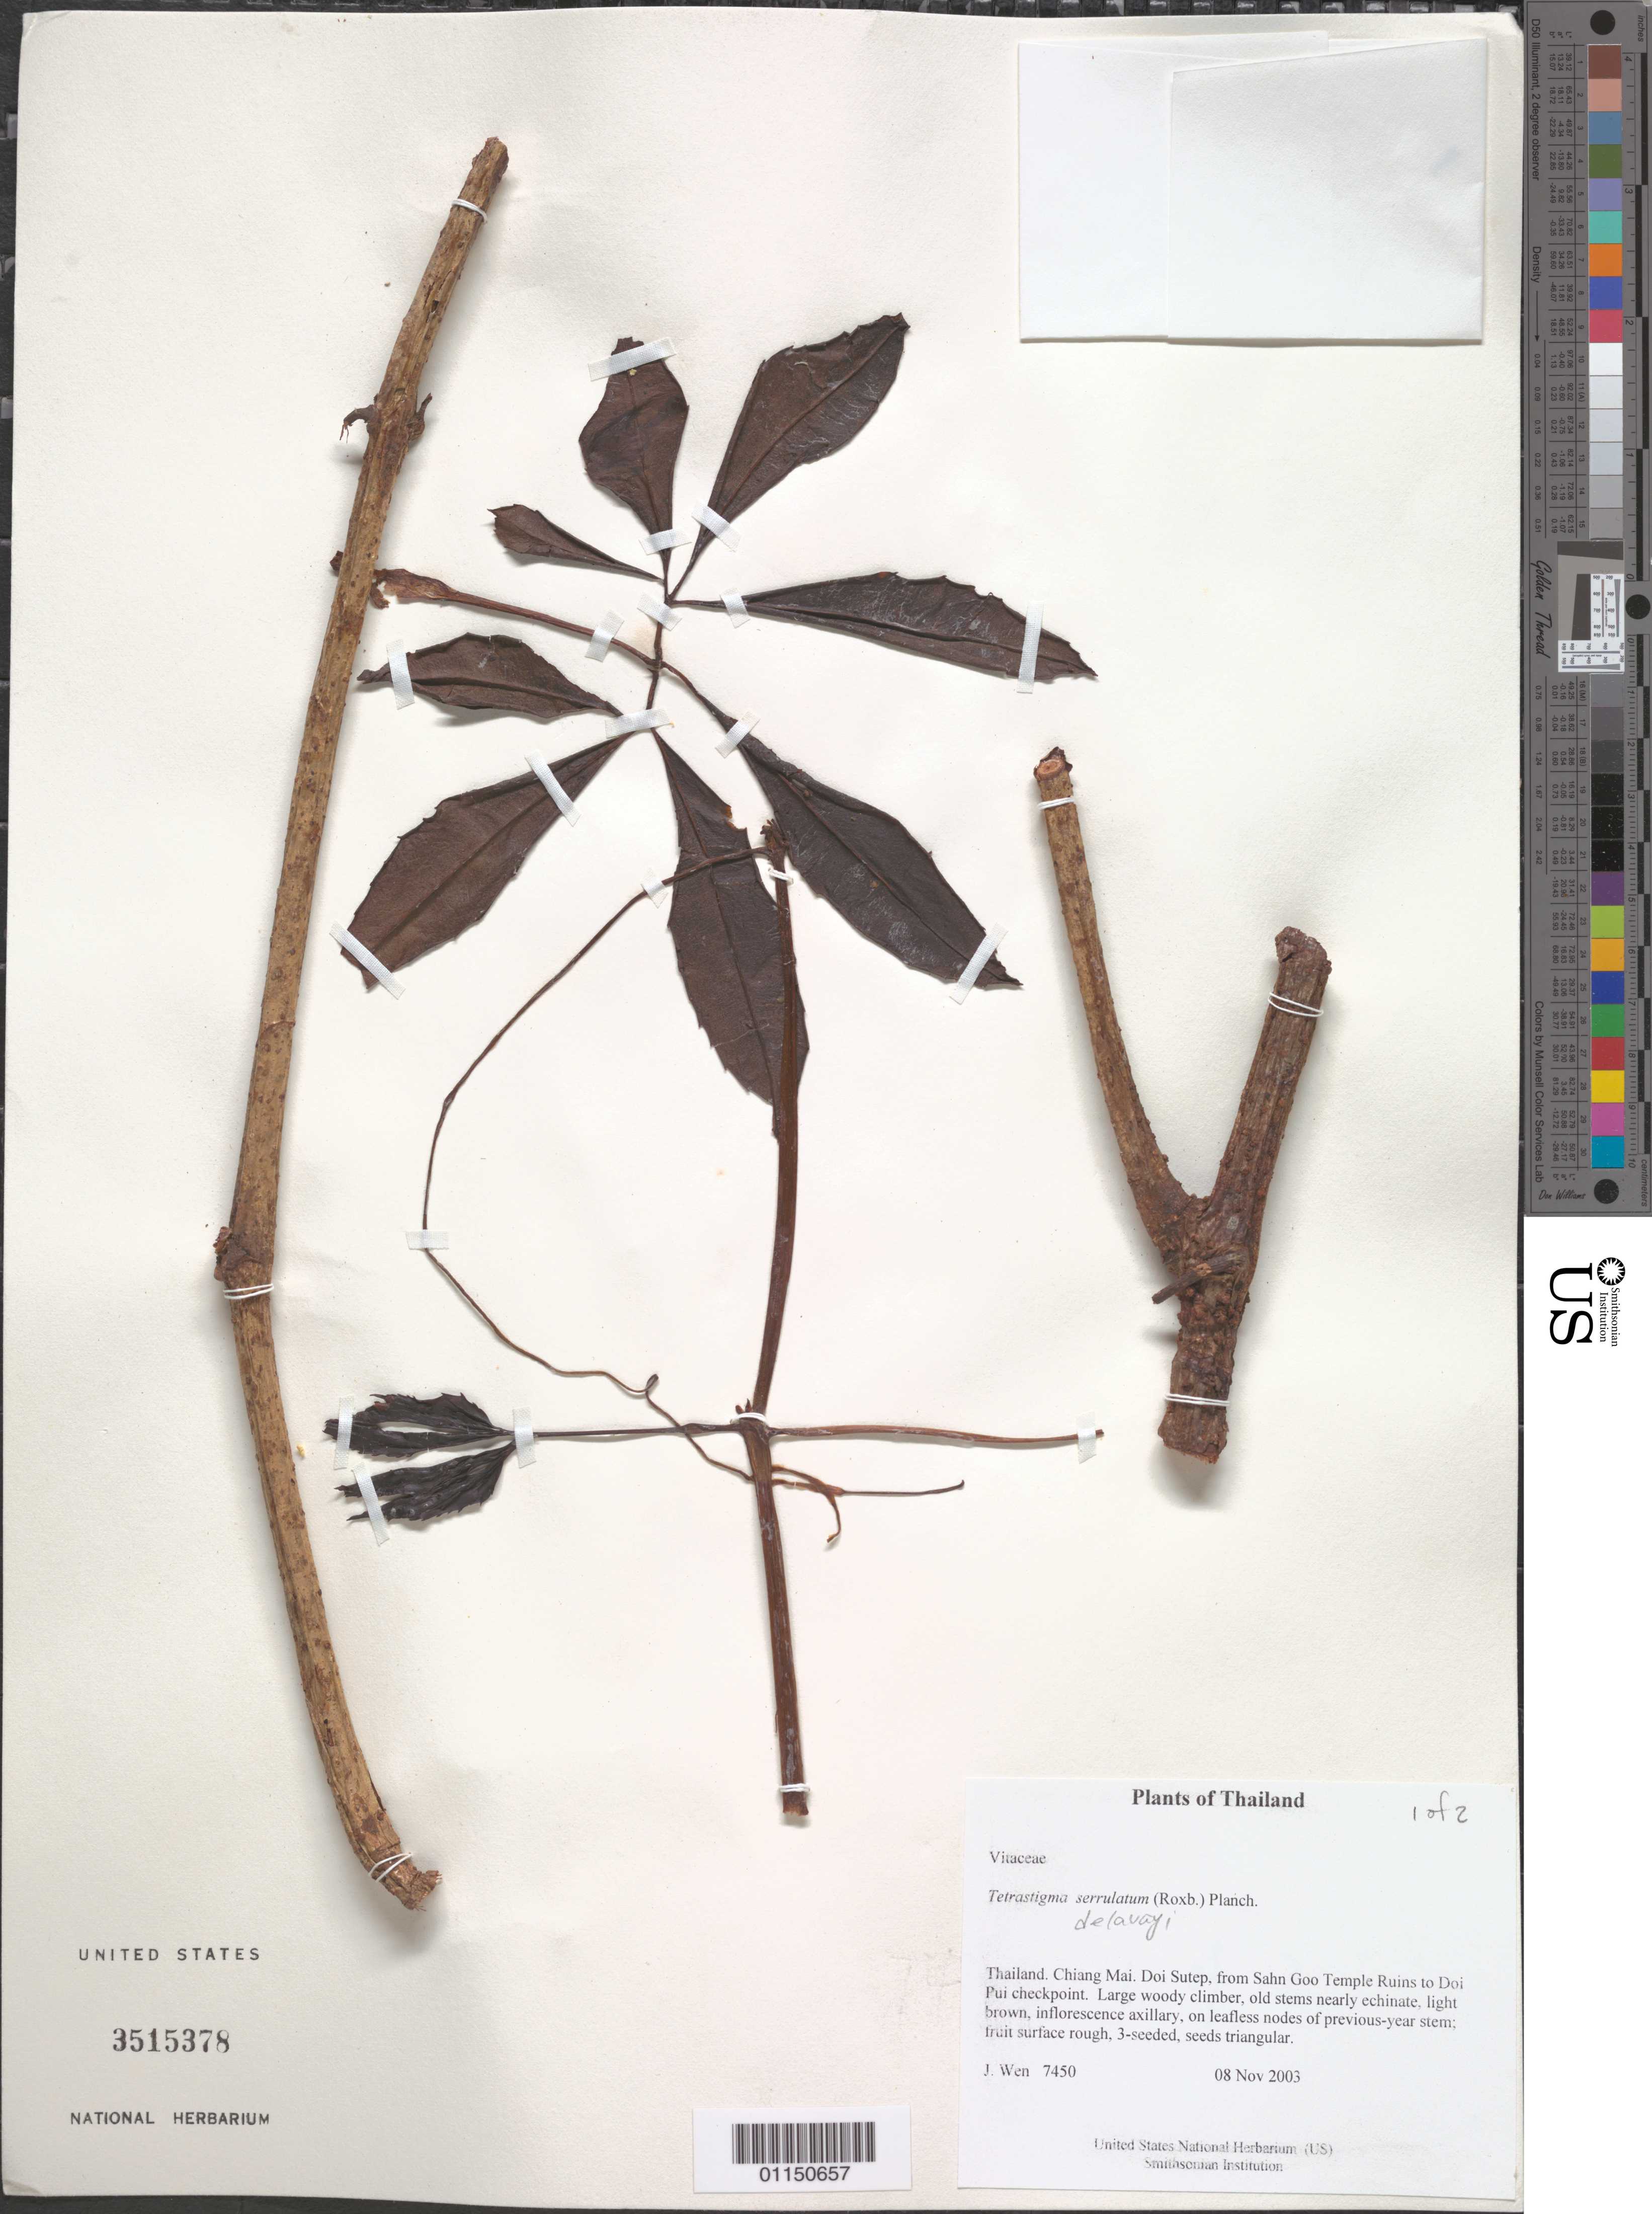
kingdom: Plantae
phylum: Tracheophyta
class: Magnoliopsida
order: Vitales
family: Vitaceae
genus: Tetrastigma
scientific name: Tetrastigma delavayi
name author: Gagnep.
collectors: J. Wen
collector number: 7450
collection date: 2003-11-08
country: Thailand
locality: Chiang Mai, Doi Sutep, from Sahn GooTemple Ruins to Doi Pui checkpoint.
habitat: Large woody climber, old stems nearly echinate.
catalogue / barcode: US 3515378